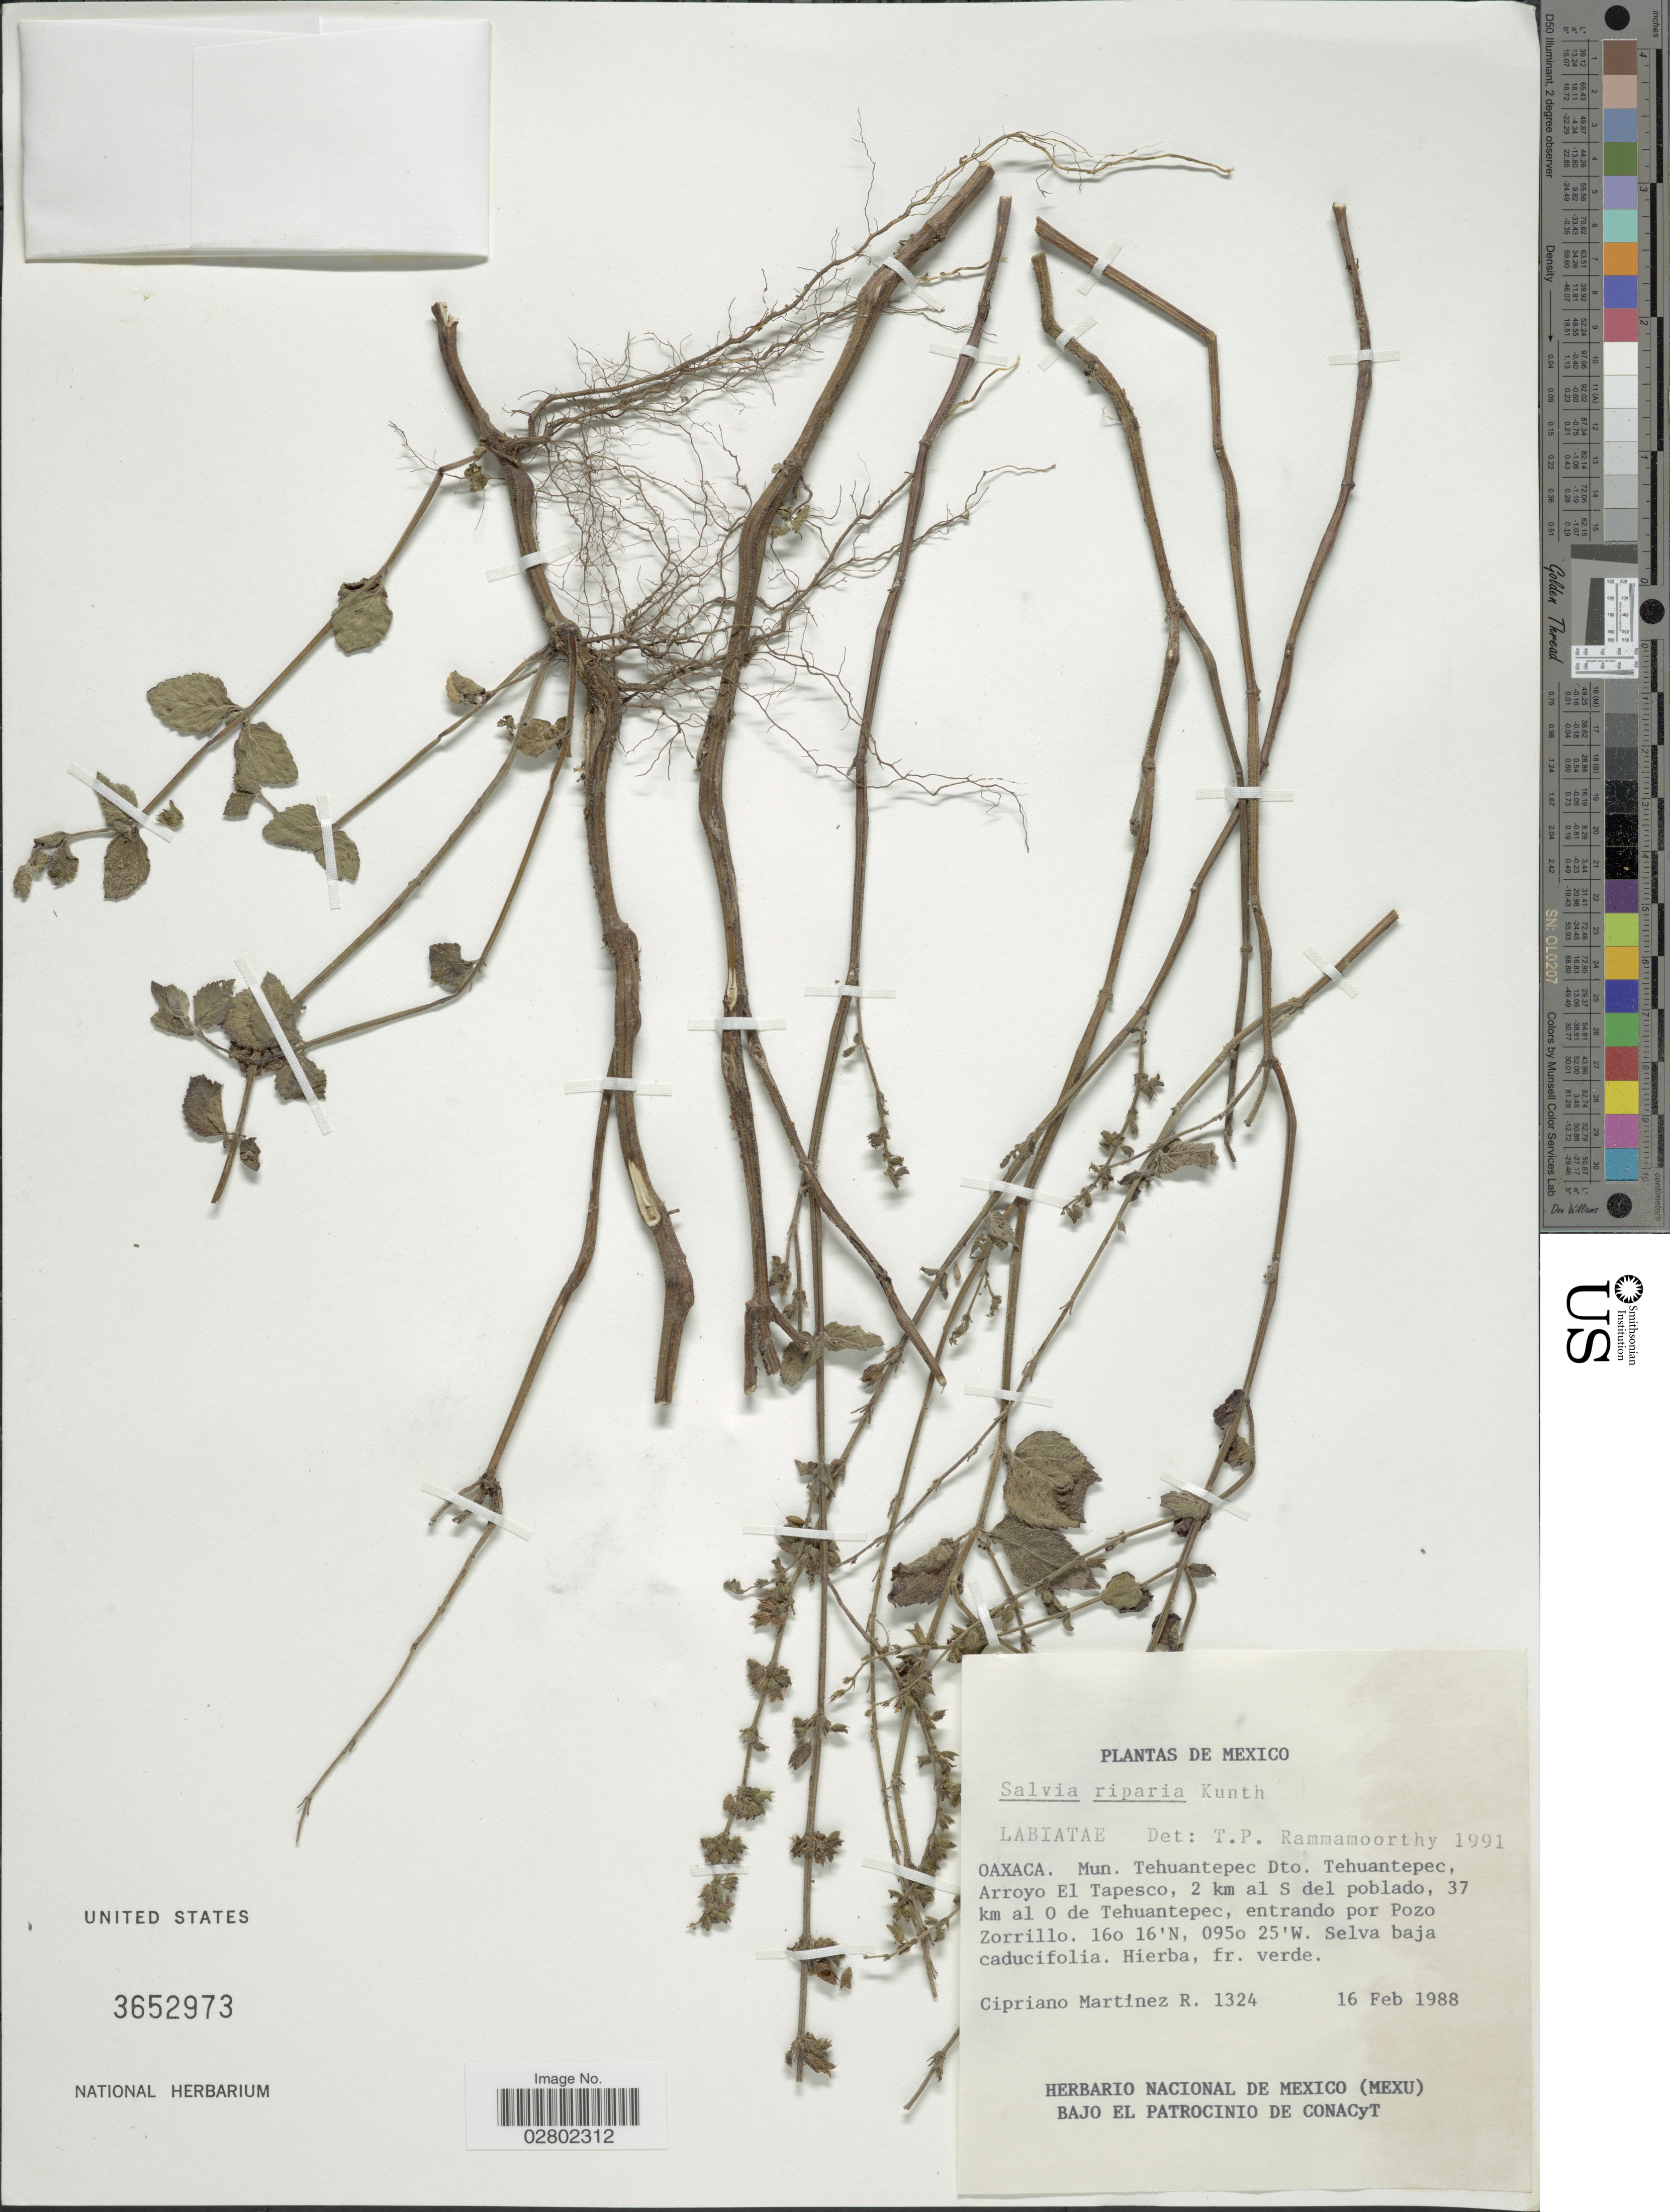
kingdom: Plantae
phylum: Tracheophyta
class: Magnoliopsida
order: Lamiales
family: Lamiaceae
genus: Salvia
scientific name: Salvia misella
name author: Kunth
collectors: C. Martínez R.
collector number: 1324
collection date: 1988-02-16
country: Mexico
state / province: Oaxaca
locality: Mun. Tehuantepec Dto. Tehuantepec, Arroyo El Tapesco, 2 km al S del poblado, 37 km al O de Tehuantepec, entrando por Pozo Zorrillo.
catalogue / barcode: US 3652973